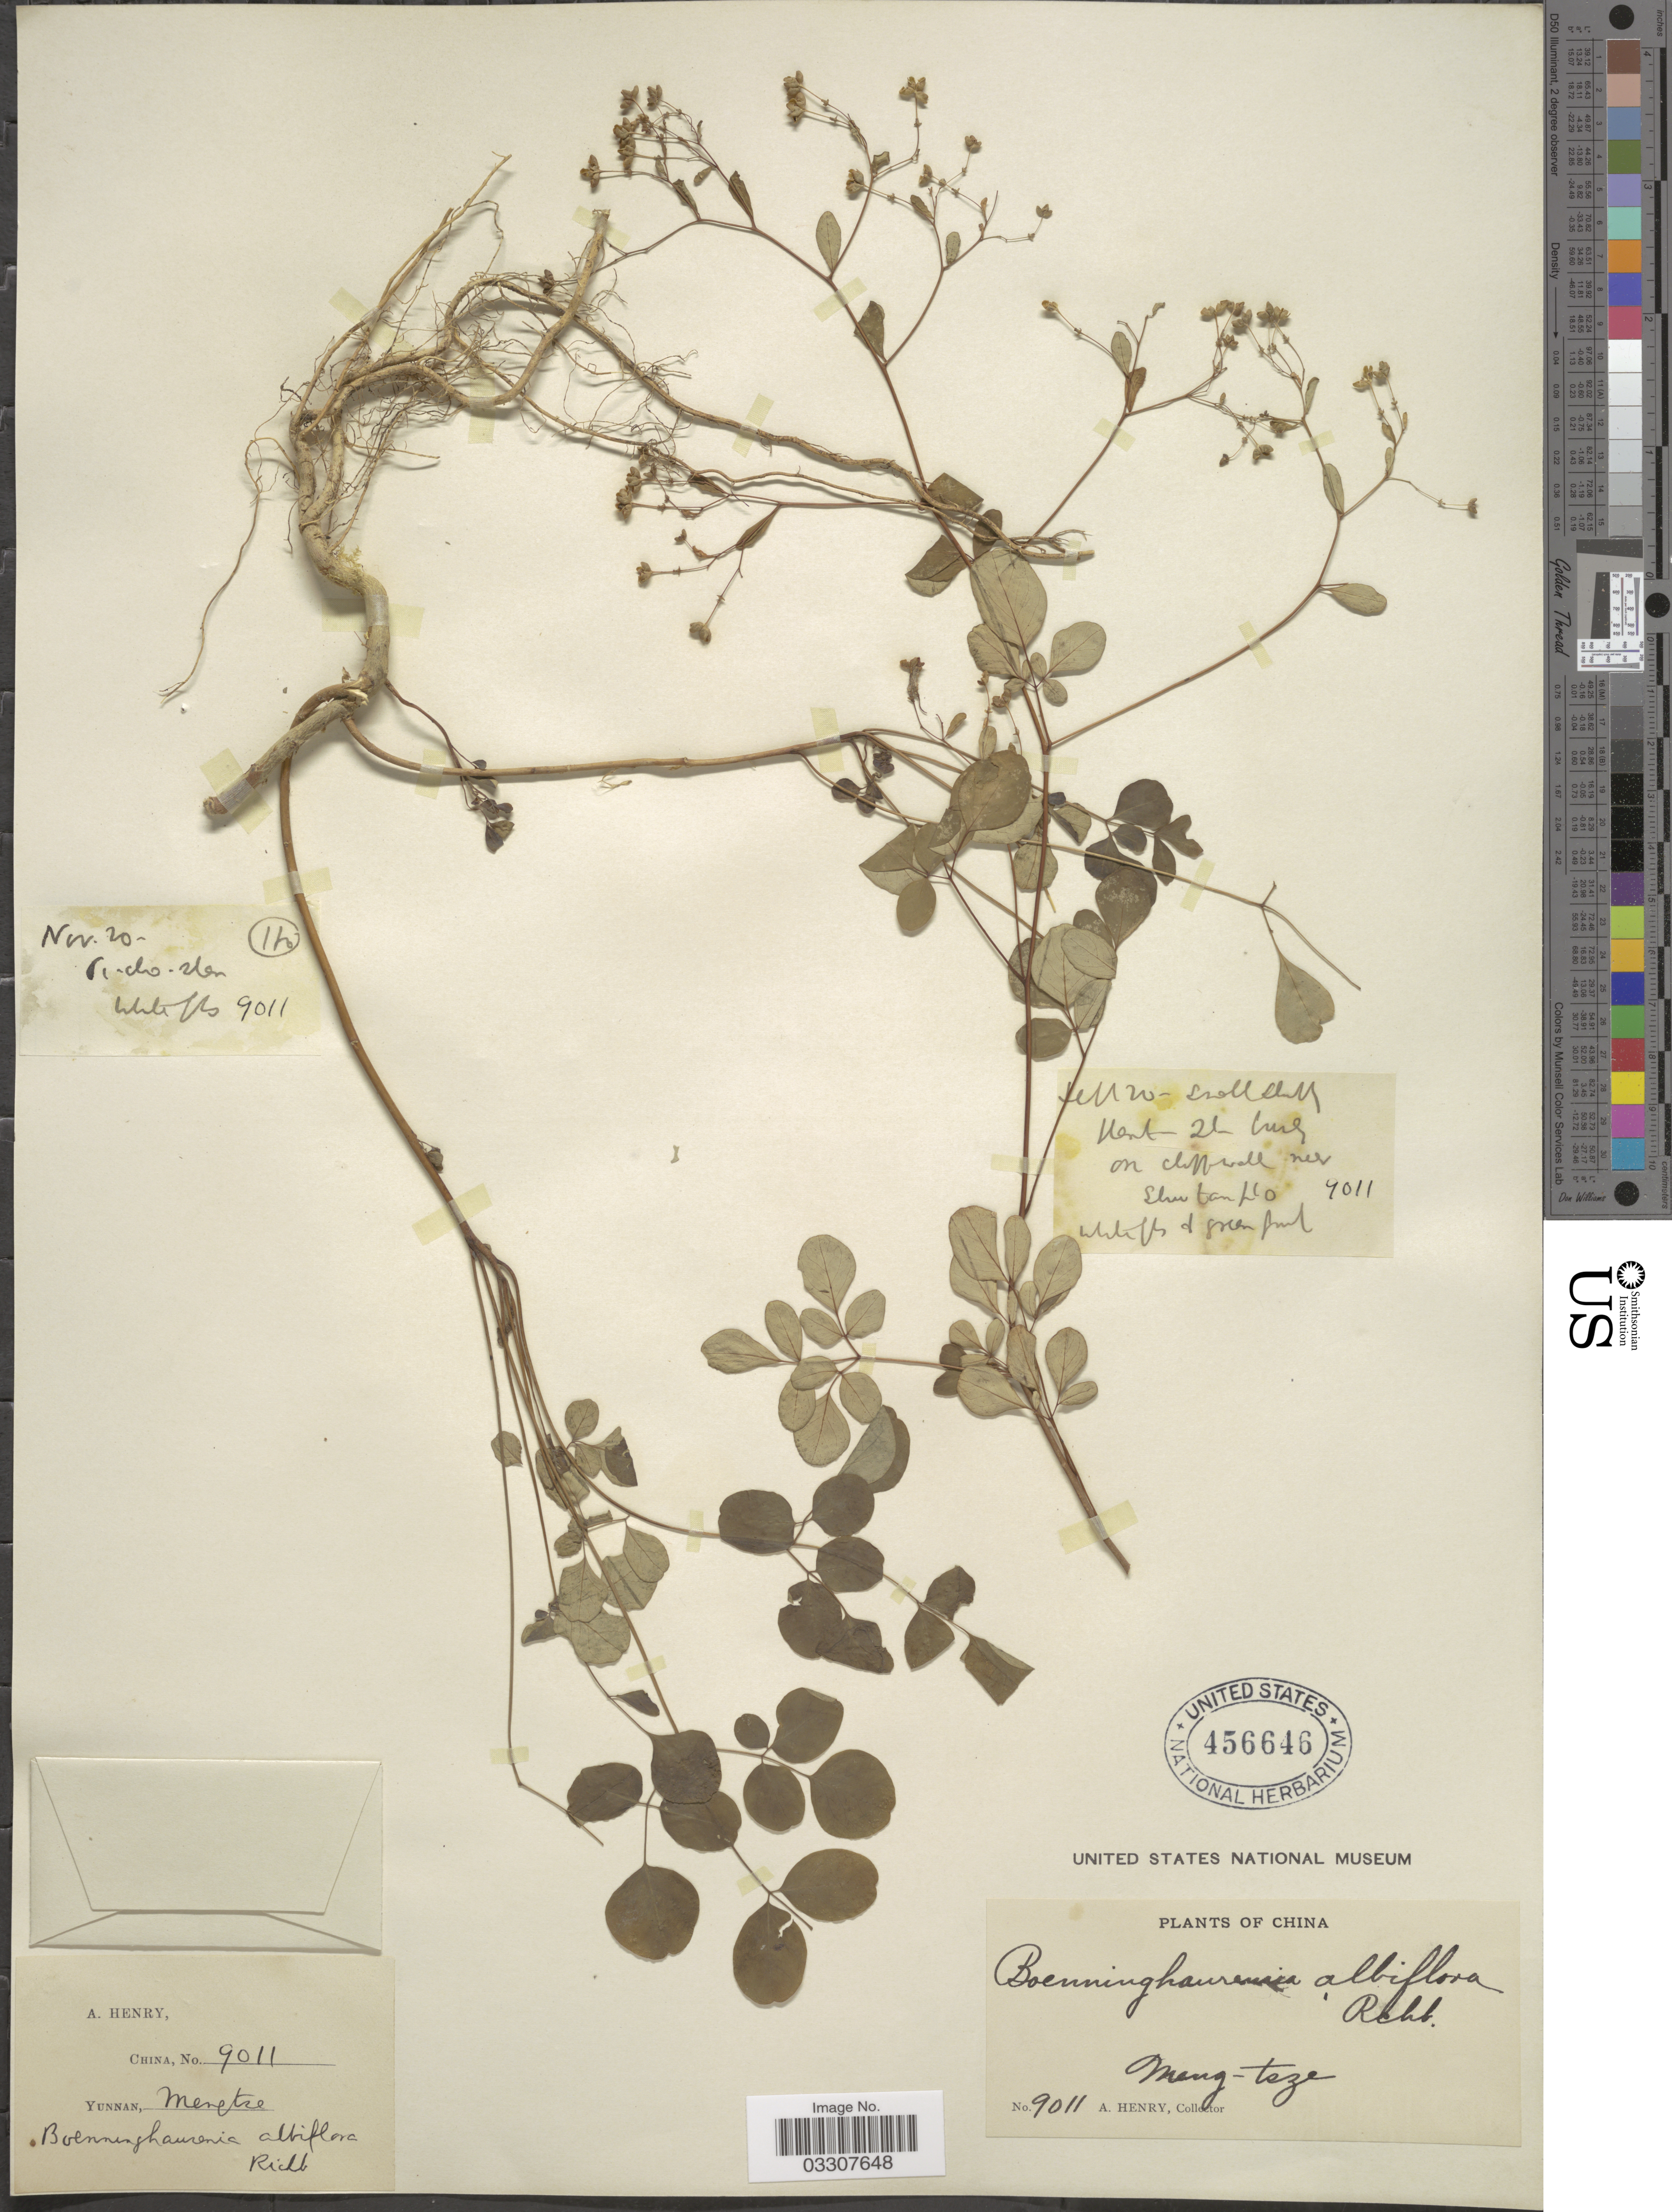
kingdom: Plantae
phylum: Tracheophyta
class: Magnoliopsida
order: Sapindales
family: Rutaceae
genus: Boenninghausenia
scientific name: Boenninghausenia albiflora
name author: (Hook.) Meisn.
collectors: A. Henry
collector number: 9011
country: China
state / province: Yunnan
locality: Meng-tsze.Ti-cho-shen, on cliff wall near Shui tan Do.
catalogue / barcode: US 456646